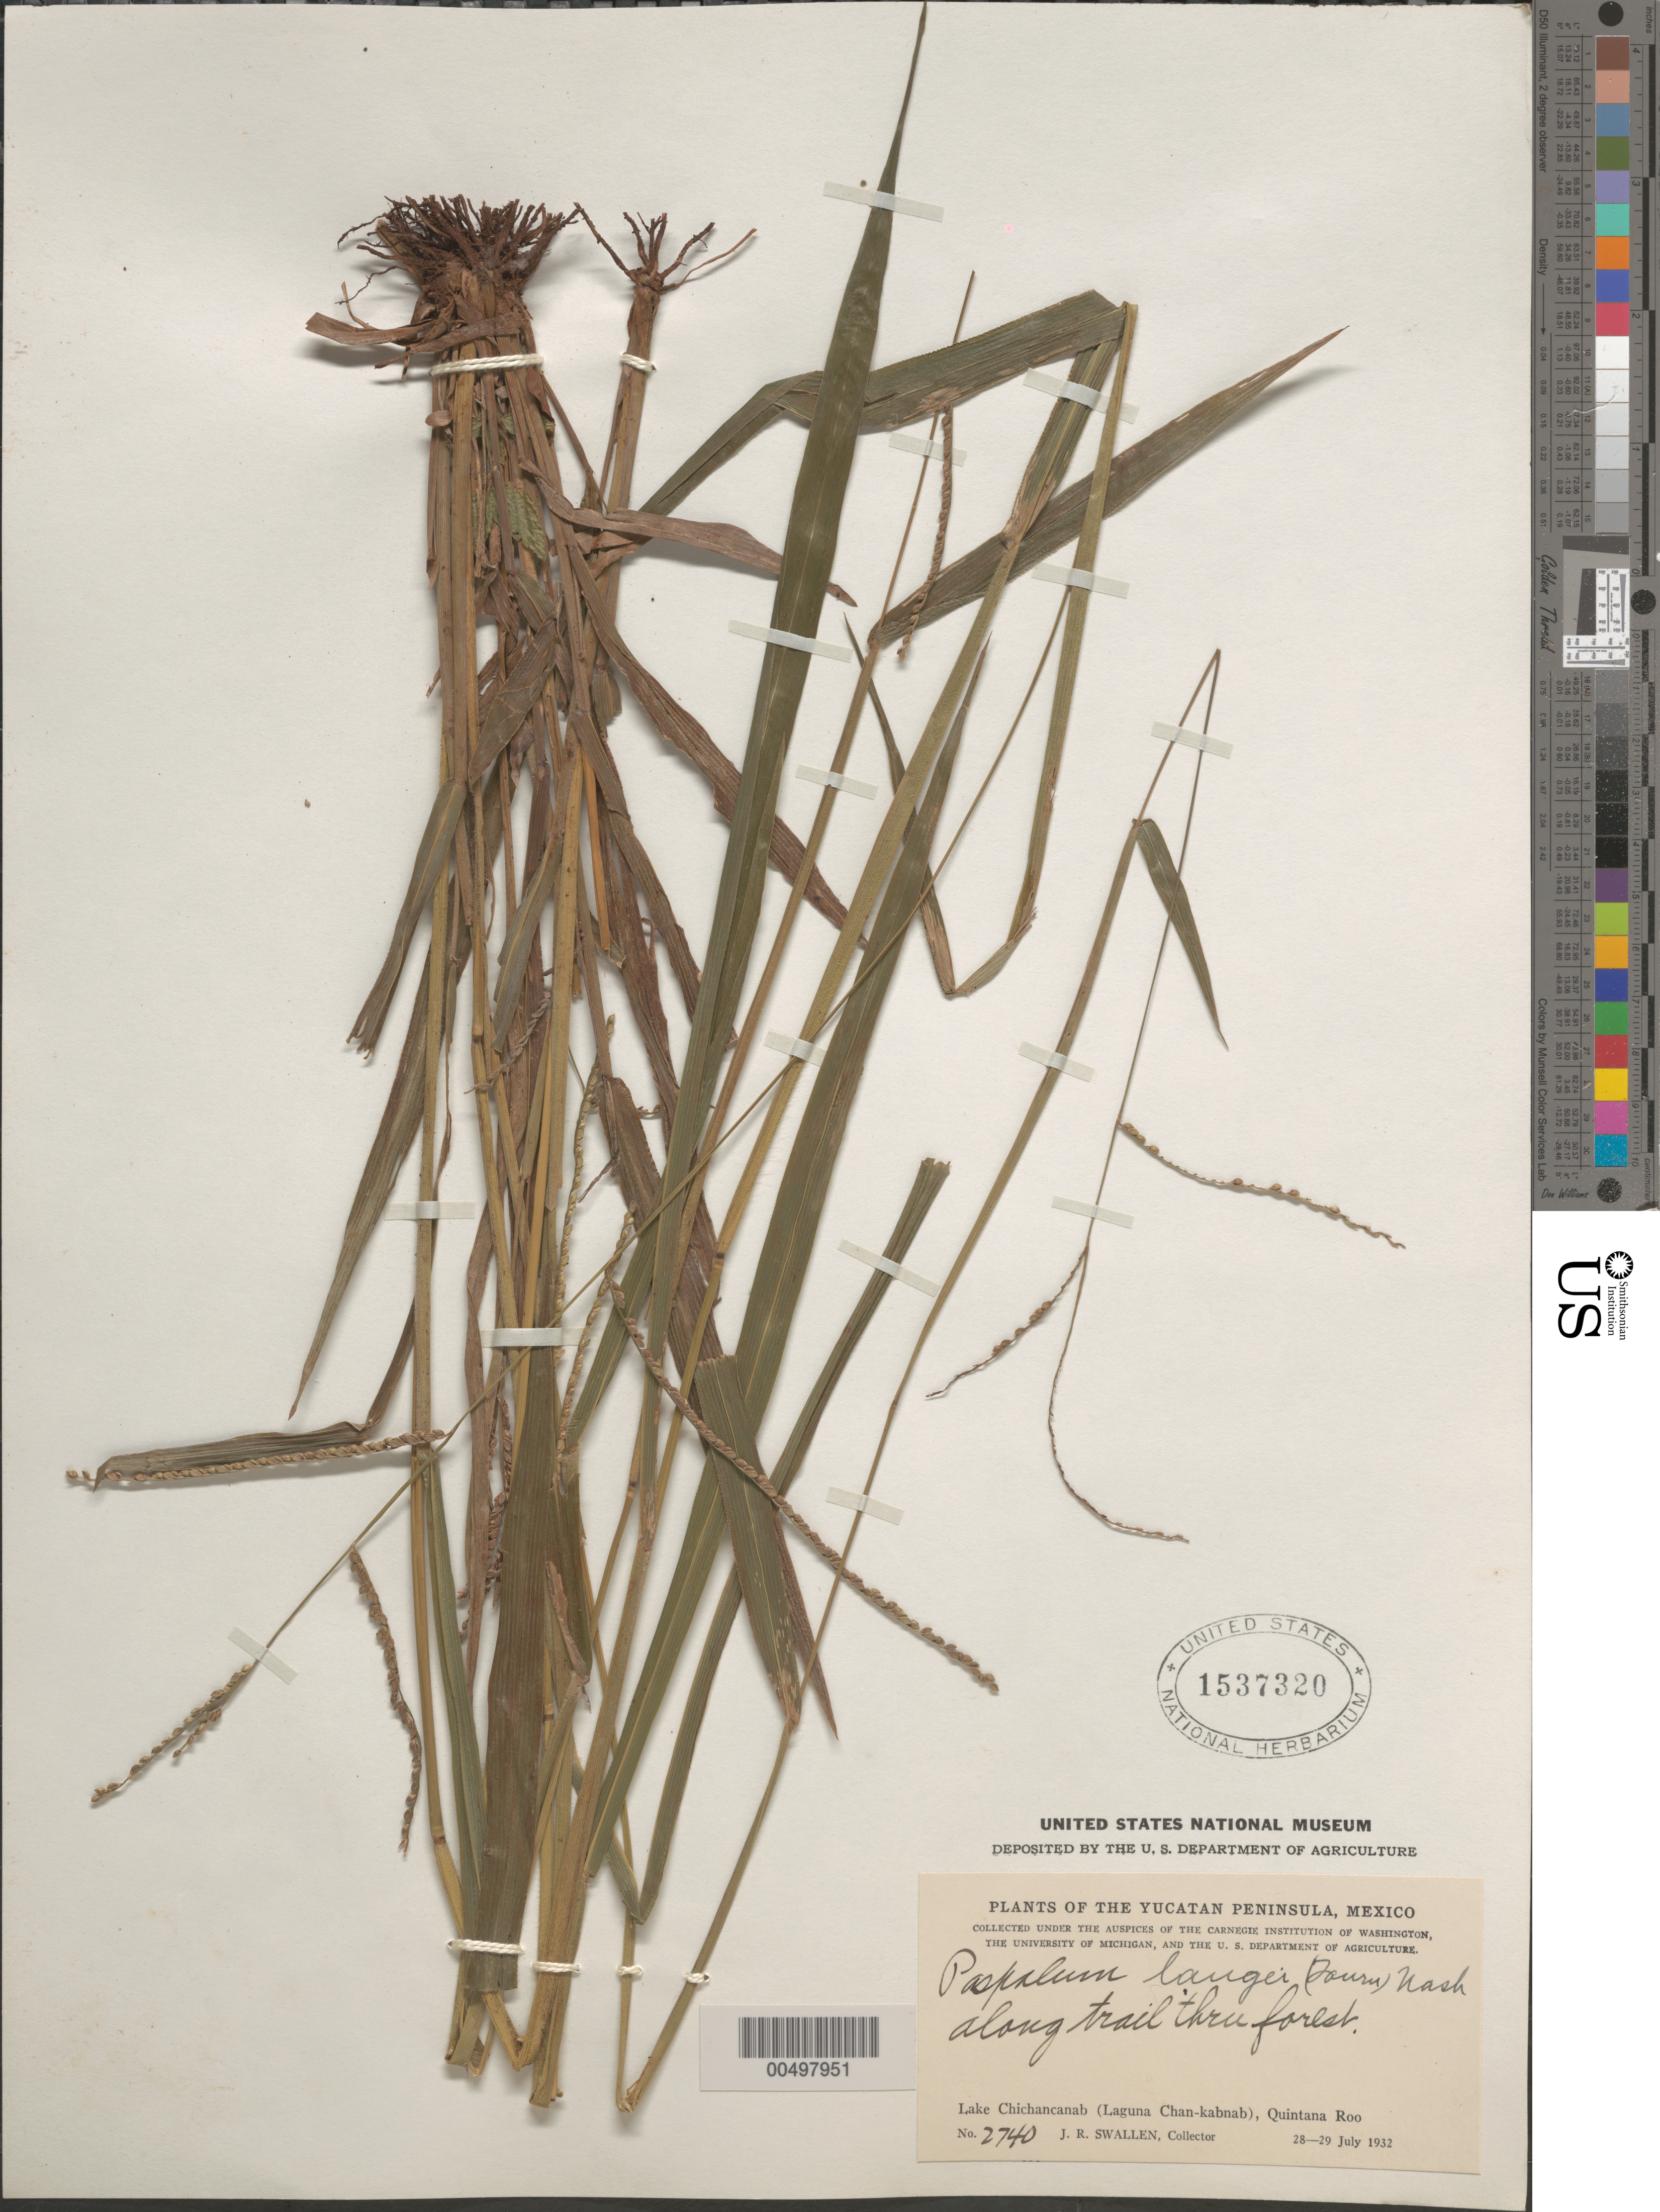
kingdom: Plantae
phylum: Tracheophyta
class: Liliopsida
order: Poales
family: Poaceae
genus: Paspalum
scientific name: Paspalum langei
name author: (E. Fourn.) Nash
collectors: J. R. Swallen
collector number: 2740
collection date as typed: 28 Jul 1932 to 29 Jul 1932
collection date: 1932-07-28/1932-07-29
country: Mexico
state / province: Quintana Roo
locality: Yucatan Peninsula, Lake Chichancanab (Laguna Chan-kabnab)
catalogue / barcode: US 1537320